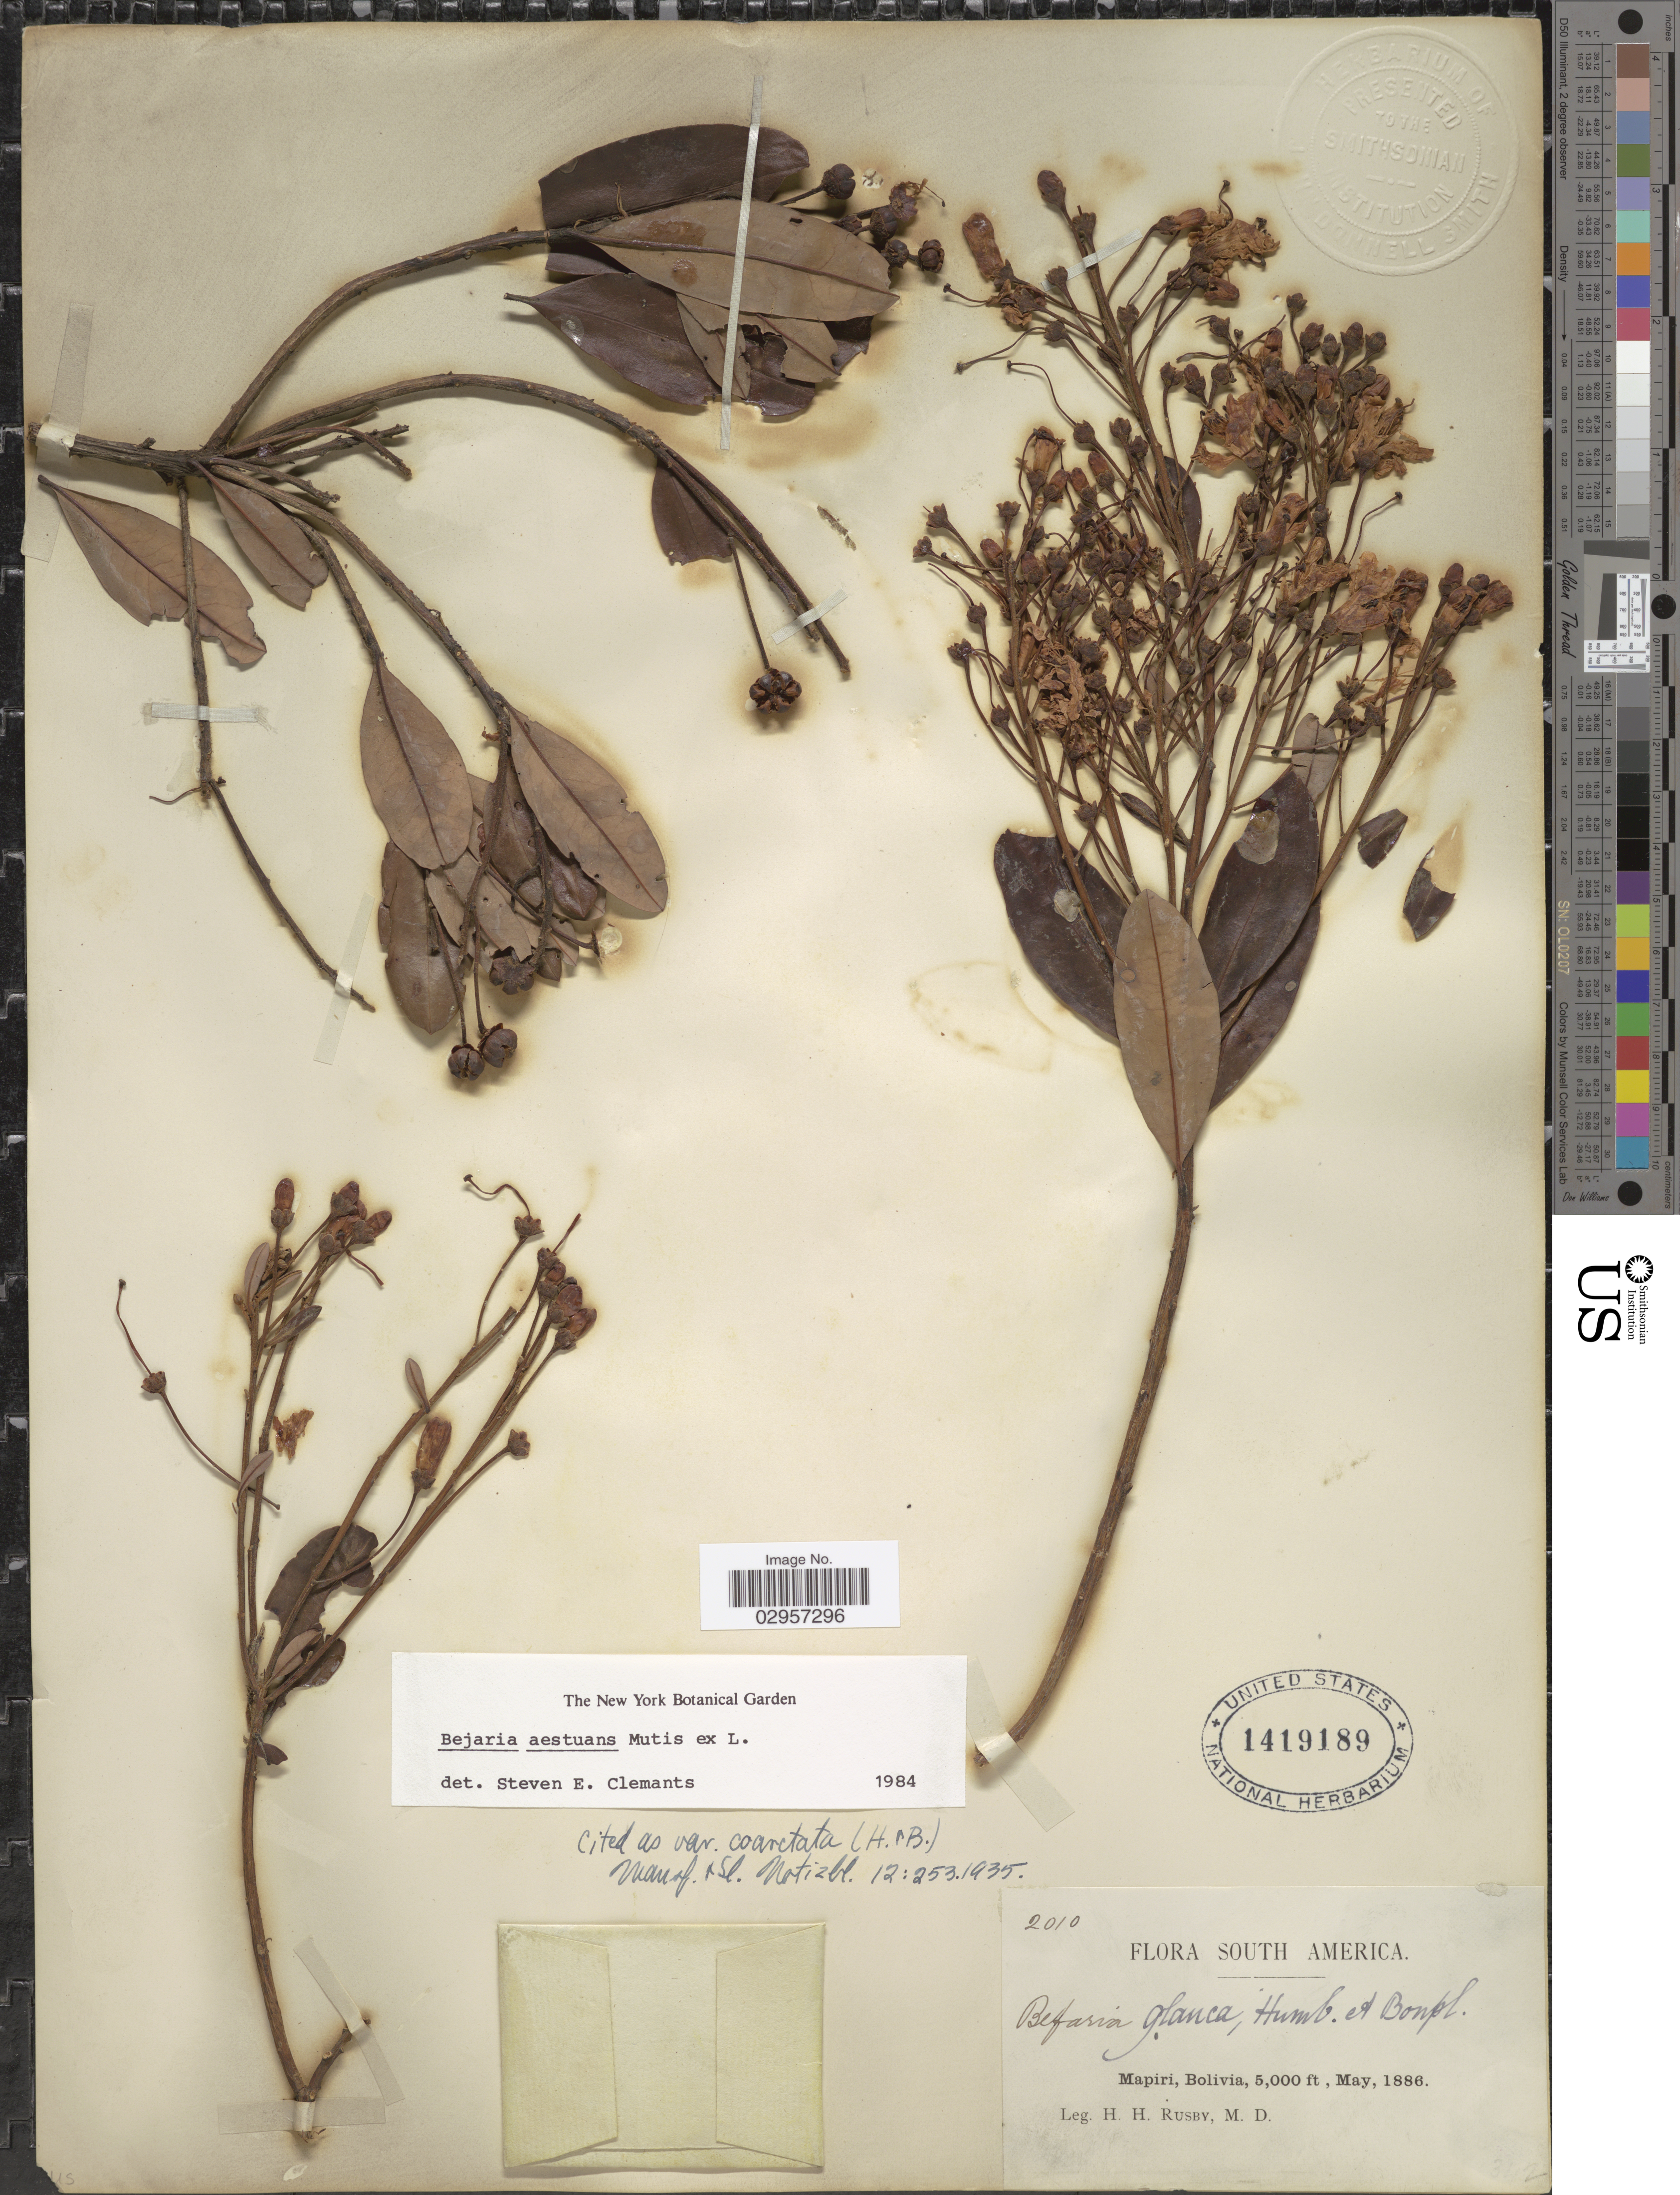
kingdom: Plantae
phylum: Tracheophyta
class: Magnoliopsida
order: Ericales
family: Ericaceae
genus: Befaria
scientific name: Befaria aestuans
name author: Mutis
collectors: H. H. Rusby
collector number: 2010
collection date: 1886-05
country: Bolivia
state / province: La Páz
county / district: Larecaja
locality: Mapiri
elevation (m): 1524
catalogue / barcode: US 1419189